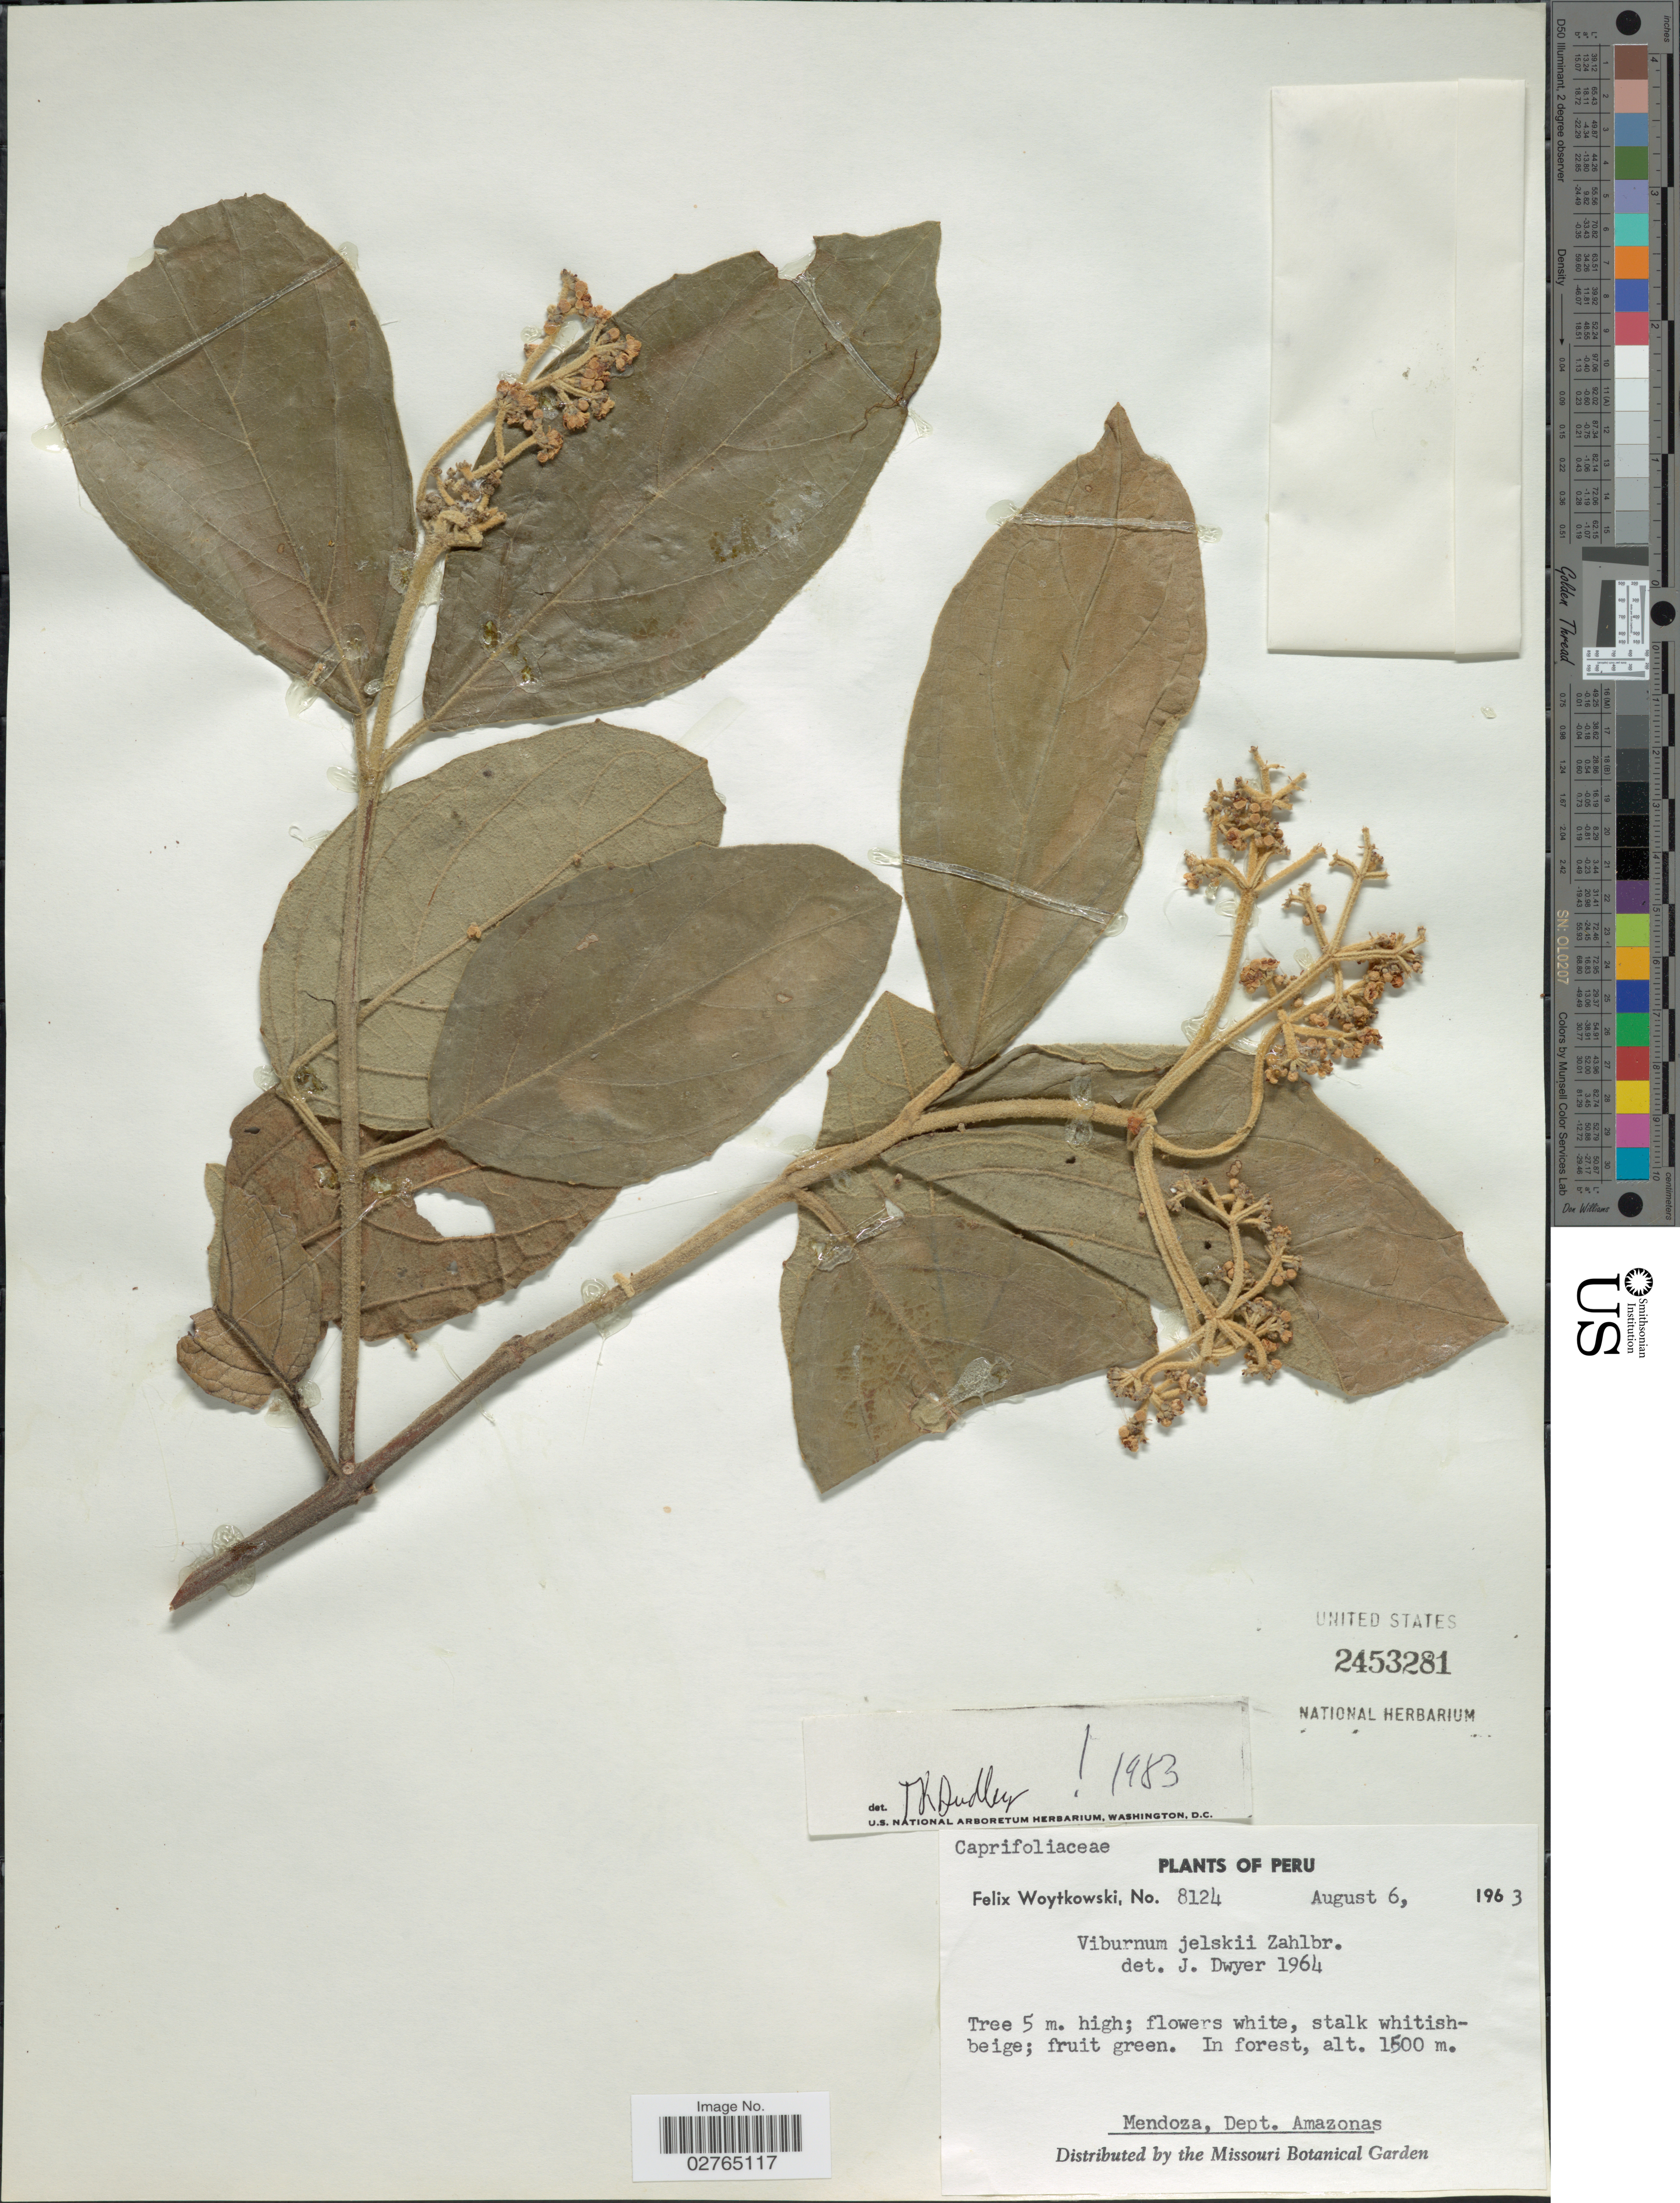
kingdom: Plantae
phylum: Tracheophyta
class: Magnoliopsida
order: Dipsacales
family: Viburnaceae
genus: Viburnum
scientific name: Viburnum jelskii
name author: Zahlbr.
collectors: F. Woytkowski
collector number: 8124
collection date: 1963-08-06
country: Peru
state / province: Amazonas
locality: Mendoza, Dept. Amazonas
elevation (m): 1500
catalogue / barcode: US 2453281